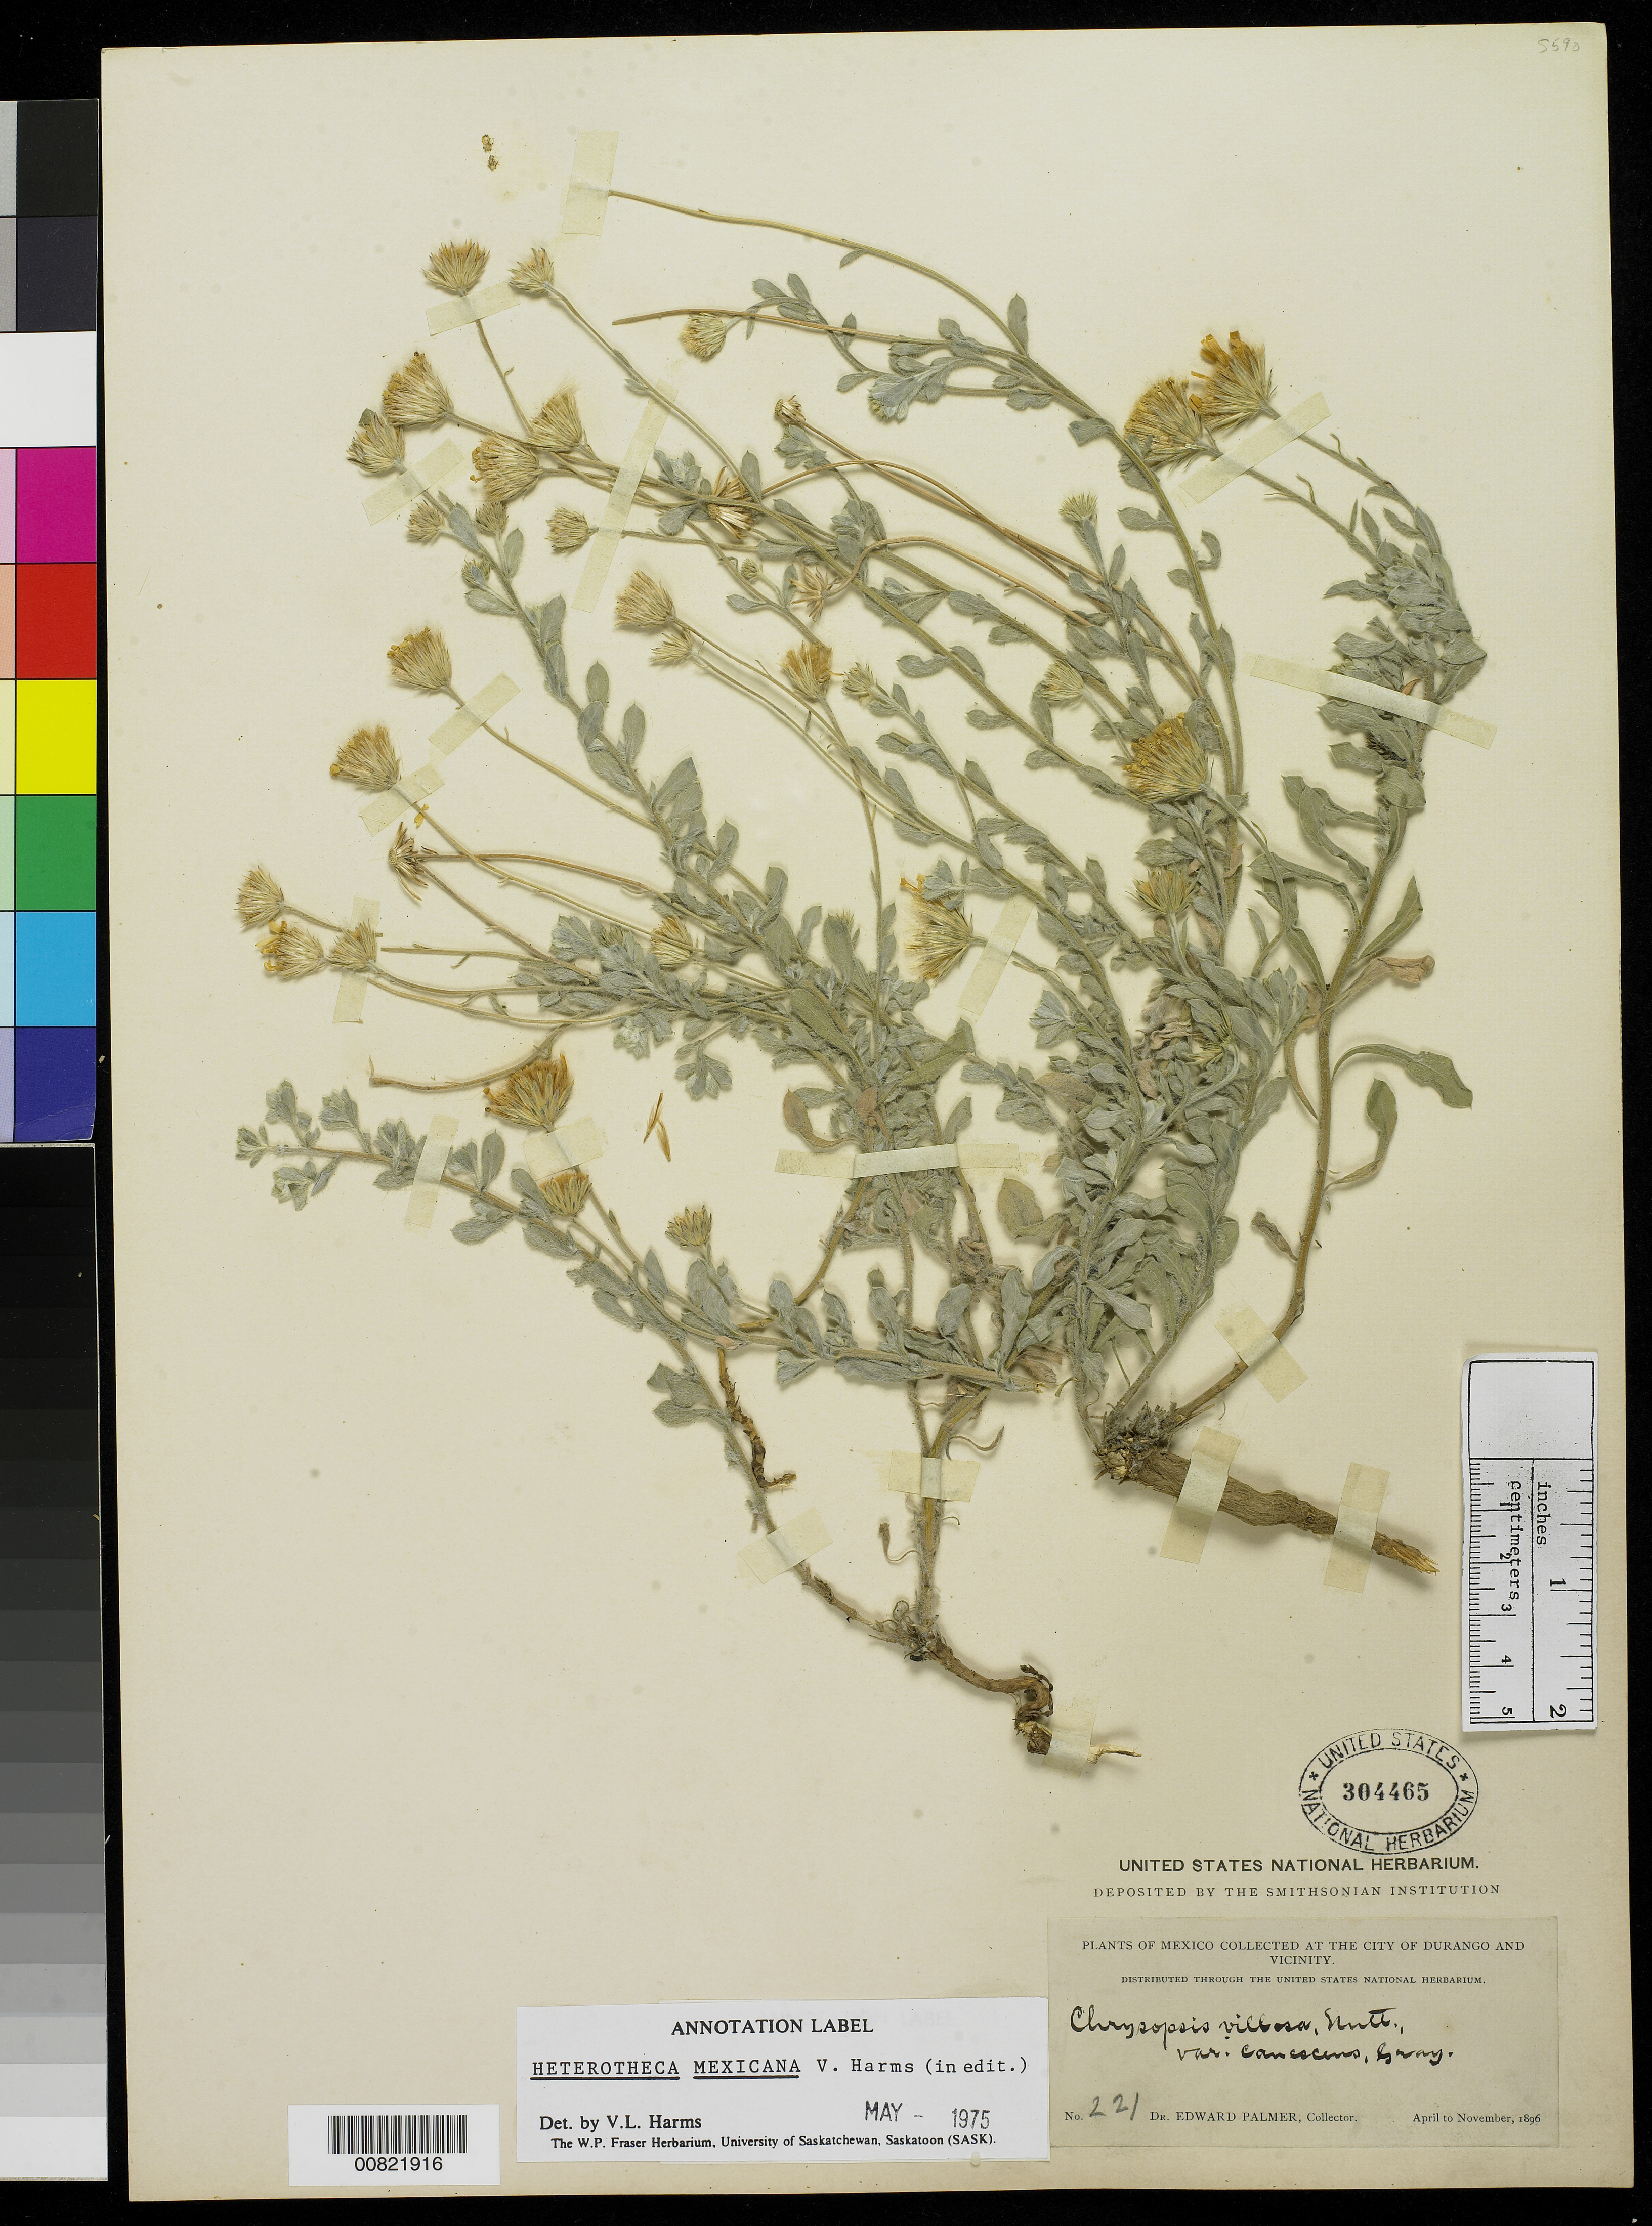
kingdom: Plantae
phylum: Tracheophyta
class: Magnoliopsida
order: Asterales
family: Asteraceae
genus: Heterotheca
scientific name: Heterotheca mexicana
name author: V.L. Harms ex B.L. Turner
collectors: E. Palmer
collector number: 221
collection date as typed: Apr 1896 to -- Nov 1896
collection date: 1896-04/1896-11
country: Mexico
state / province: Durango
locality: City of Durango and vicinity.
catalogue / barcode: US 304465